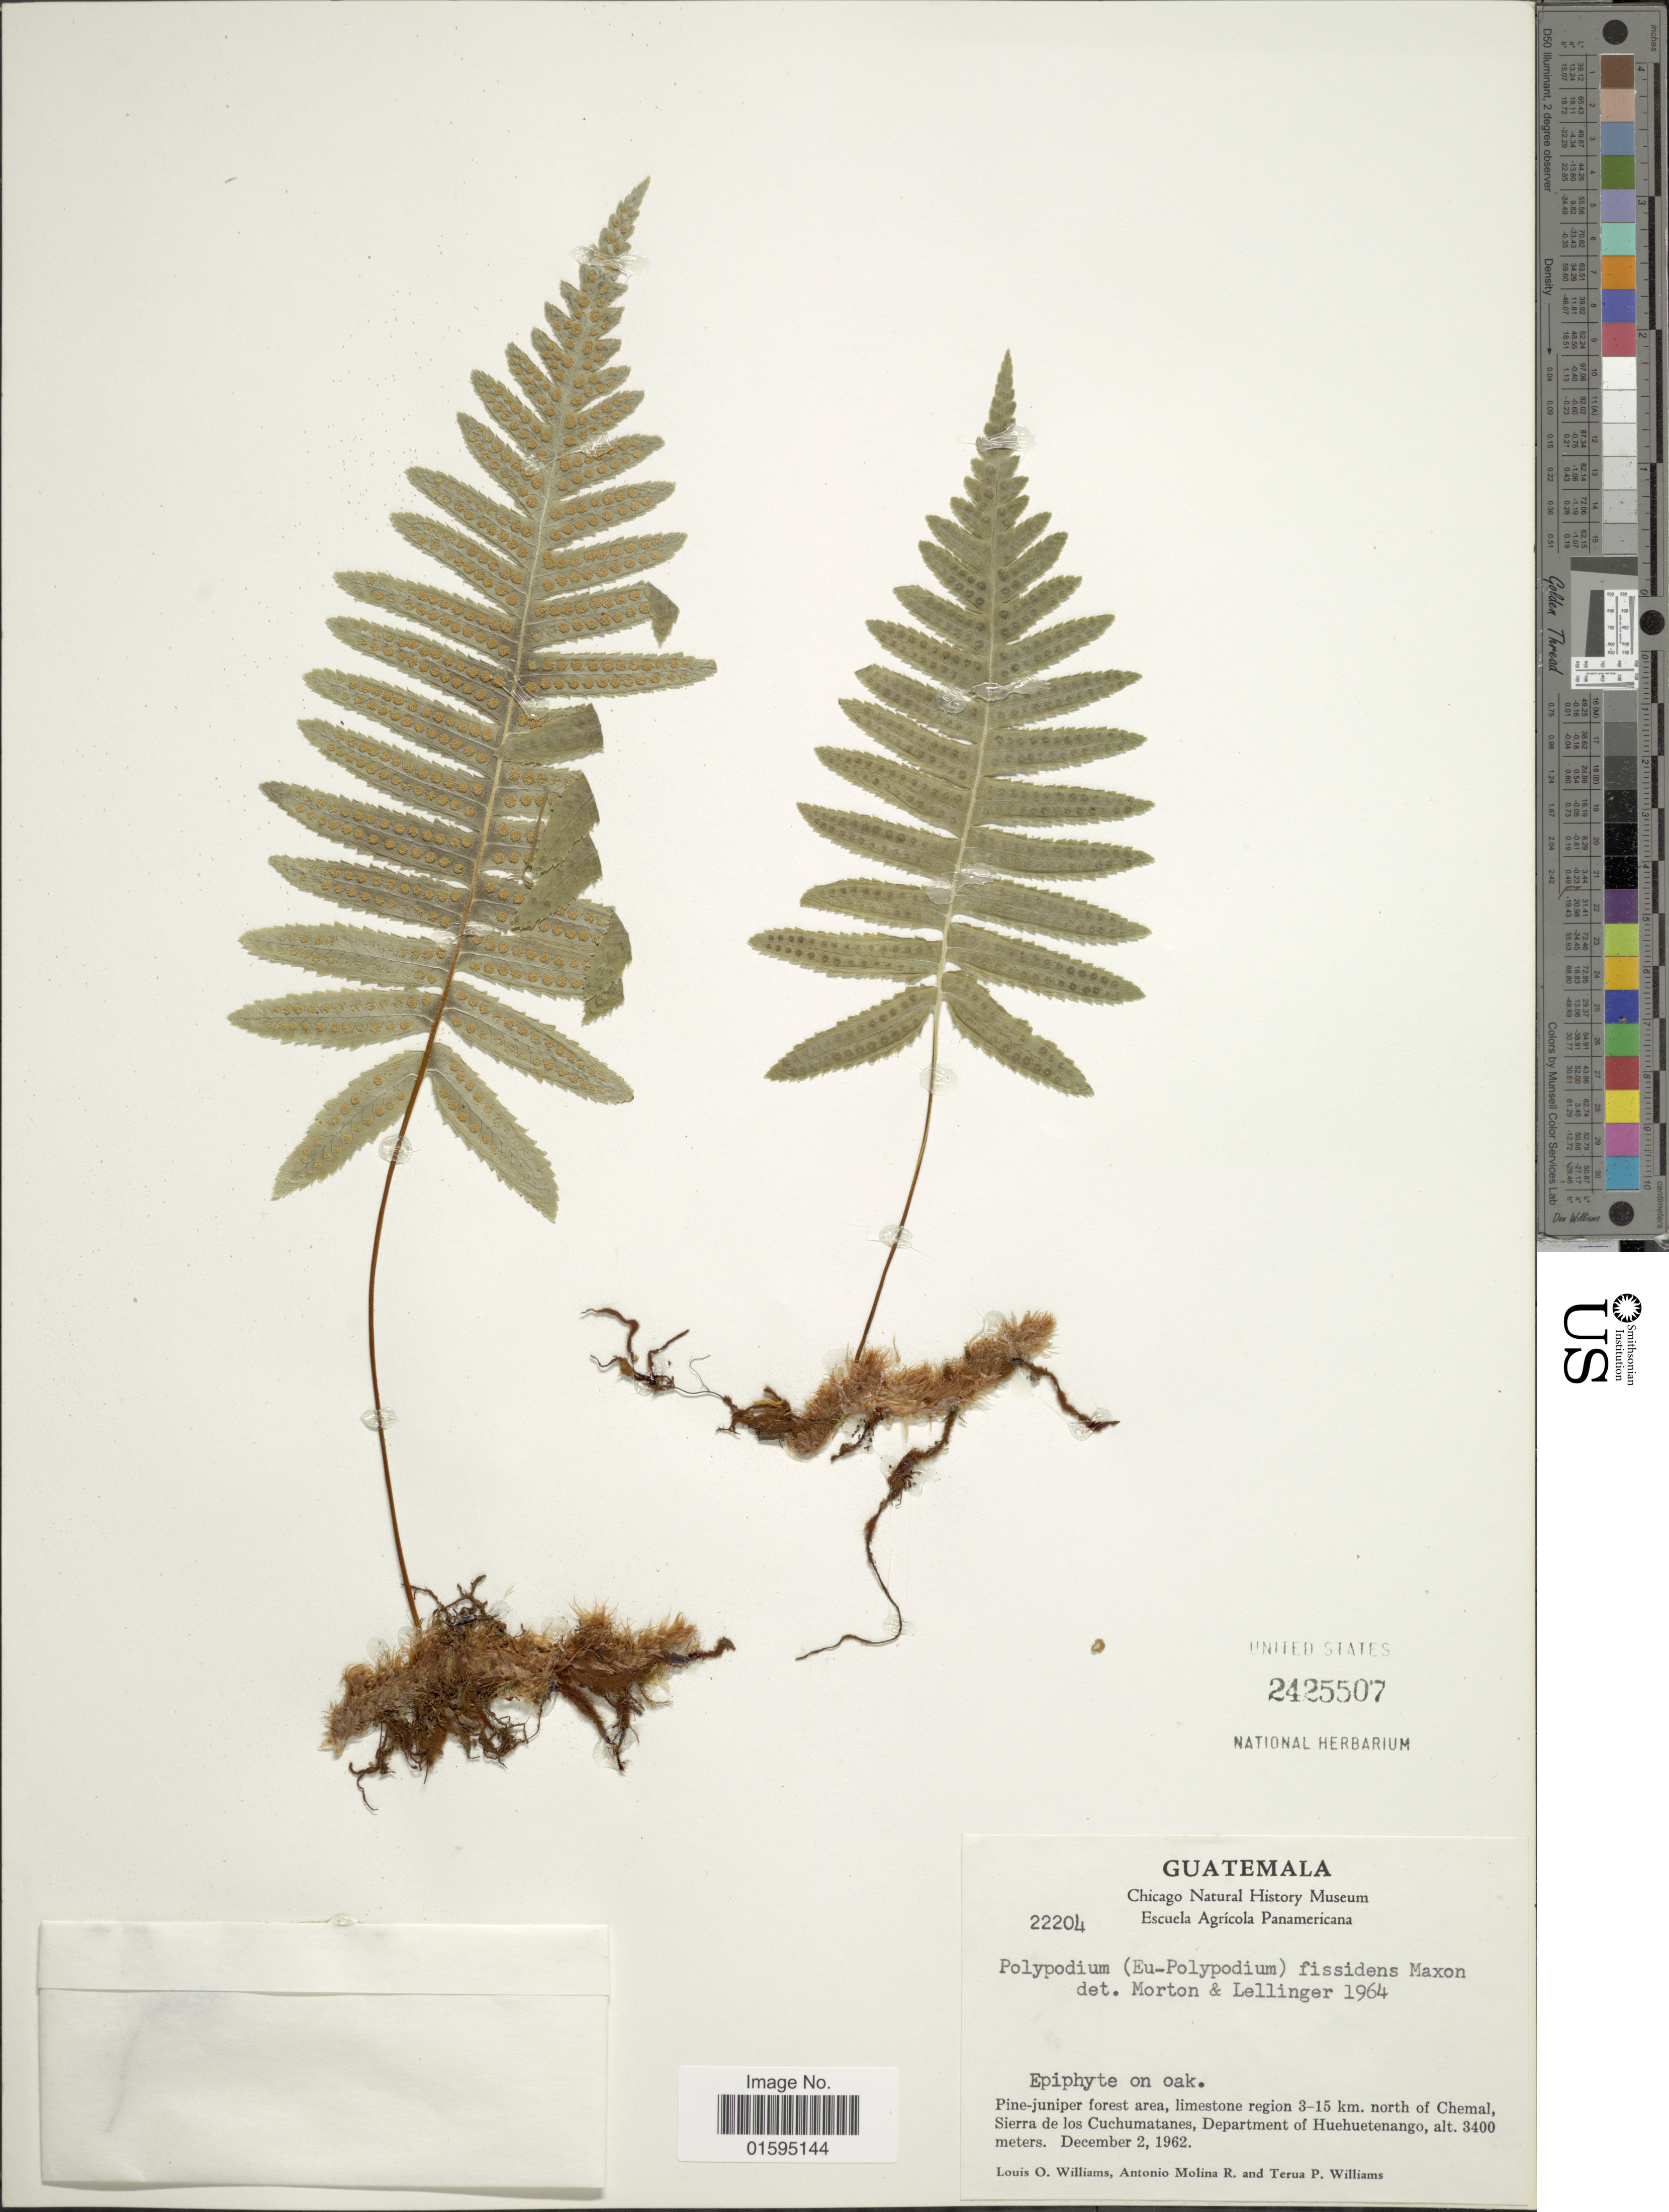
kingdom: Plantae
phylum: Tracheophyta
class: Polypodiopsida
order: Polypodiales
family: Polypodiaceae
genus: Polypodium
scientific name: Polypodium fissidens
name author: Maxon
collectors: L. O. Williams, A. Molina R. & T. P. Williams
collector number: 22204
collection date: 1962-12-02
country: Guatemala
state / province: Huehuetenango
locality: Pine-juniper forest area, limestone region 3-15 km. north of Chemal, Sierra de los Cuchumatanes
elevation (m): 3400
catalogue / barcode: US 2425507